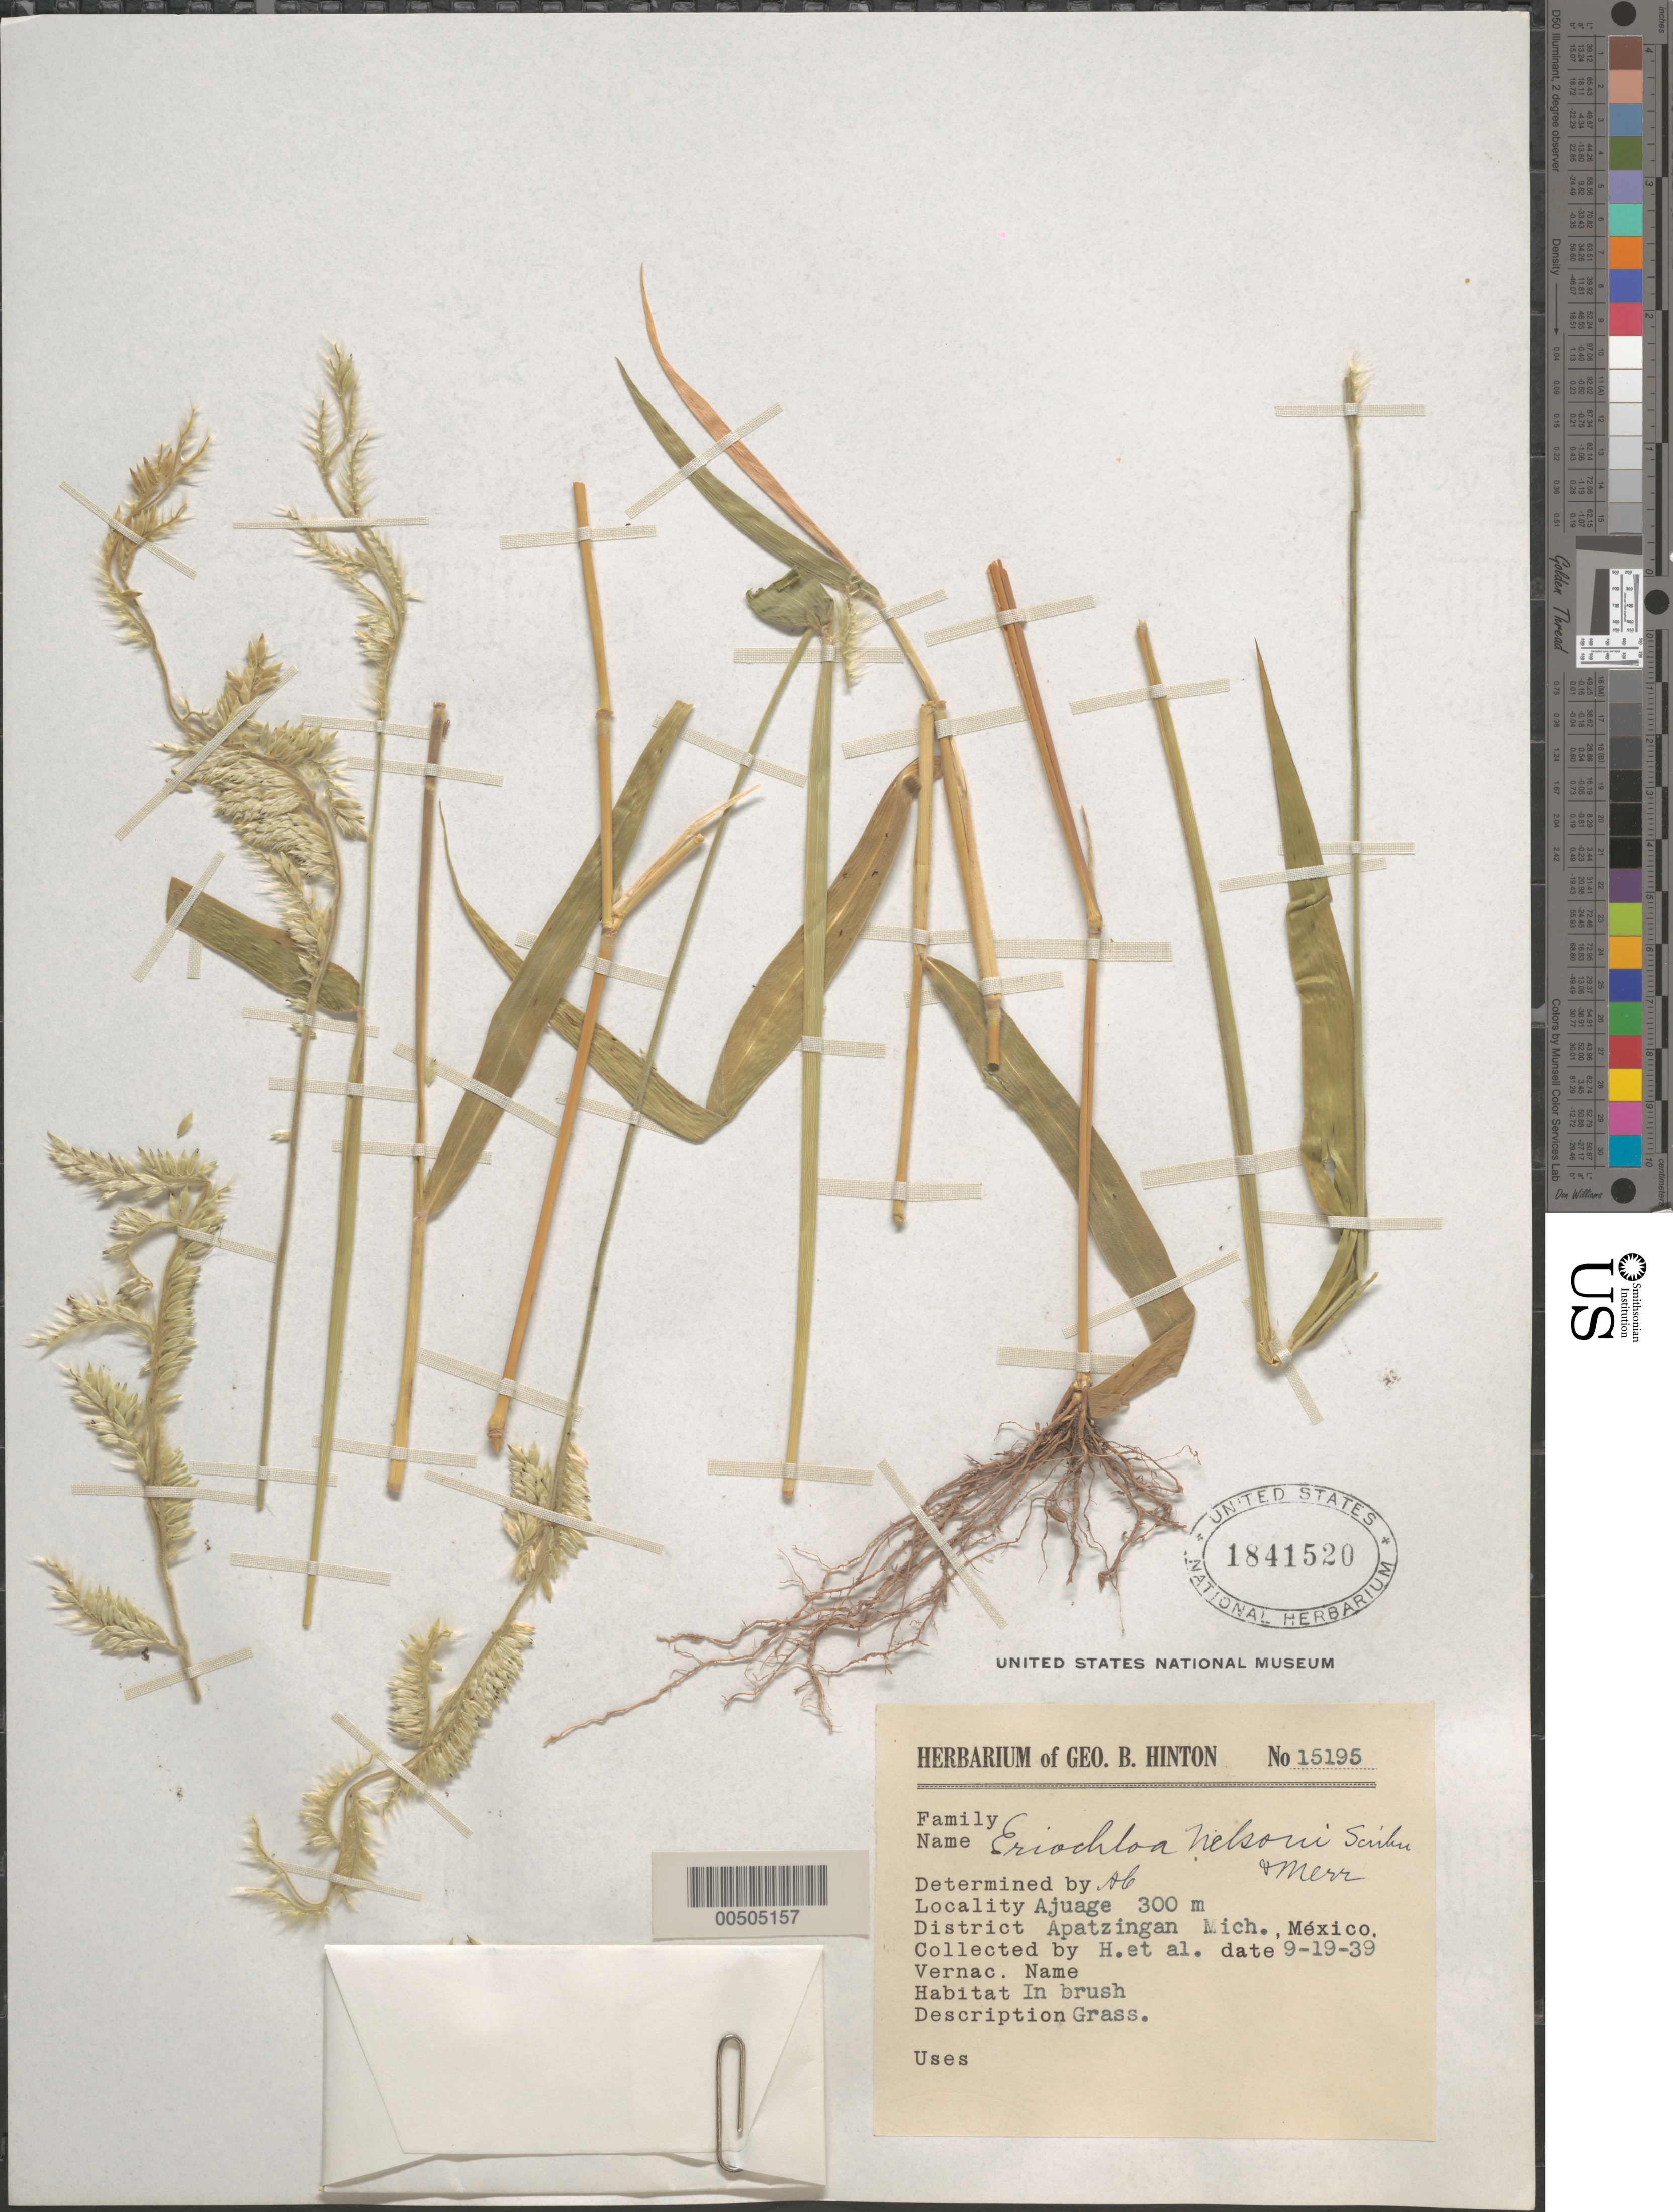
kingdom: Plantae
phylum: Tracheophyta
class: Liliopsida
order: Poales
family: Poaceae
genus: Eriochloa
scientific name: Eriochloa nelsonii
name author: Scribn. & J.G. Sm.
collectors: G. B. Hinton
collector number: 15195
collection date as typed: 19 Sep 1939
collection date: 1939-09-19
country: Mexico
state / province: Michoacán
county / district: Apatzingán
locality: Ajuage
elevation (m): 300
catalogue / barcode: US 1841520